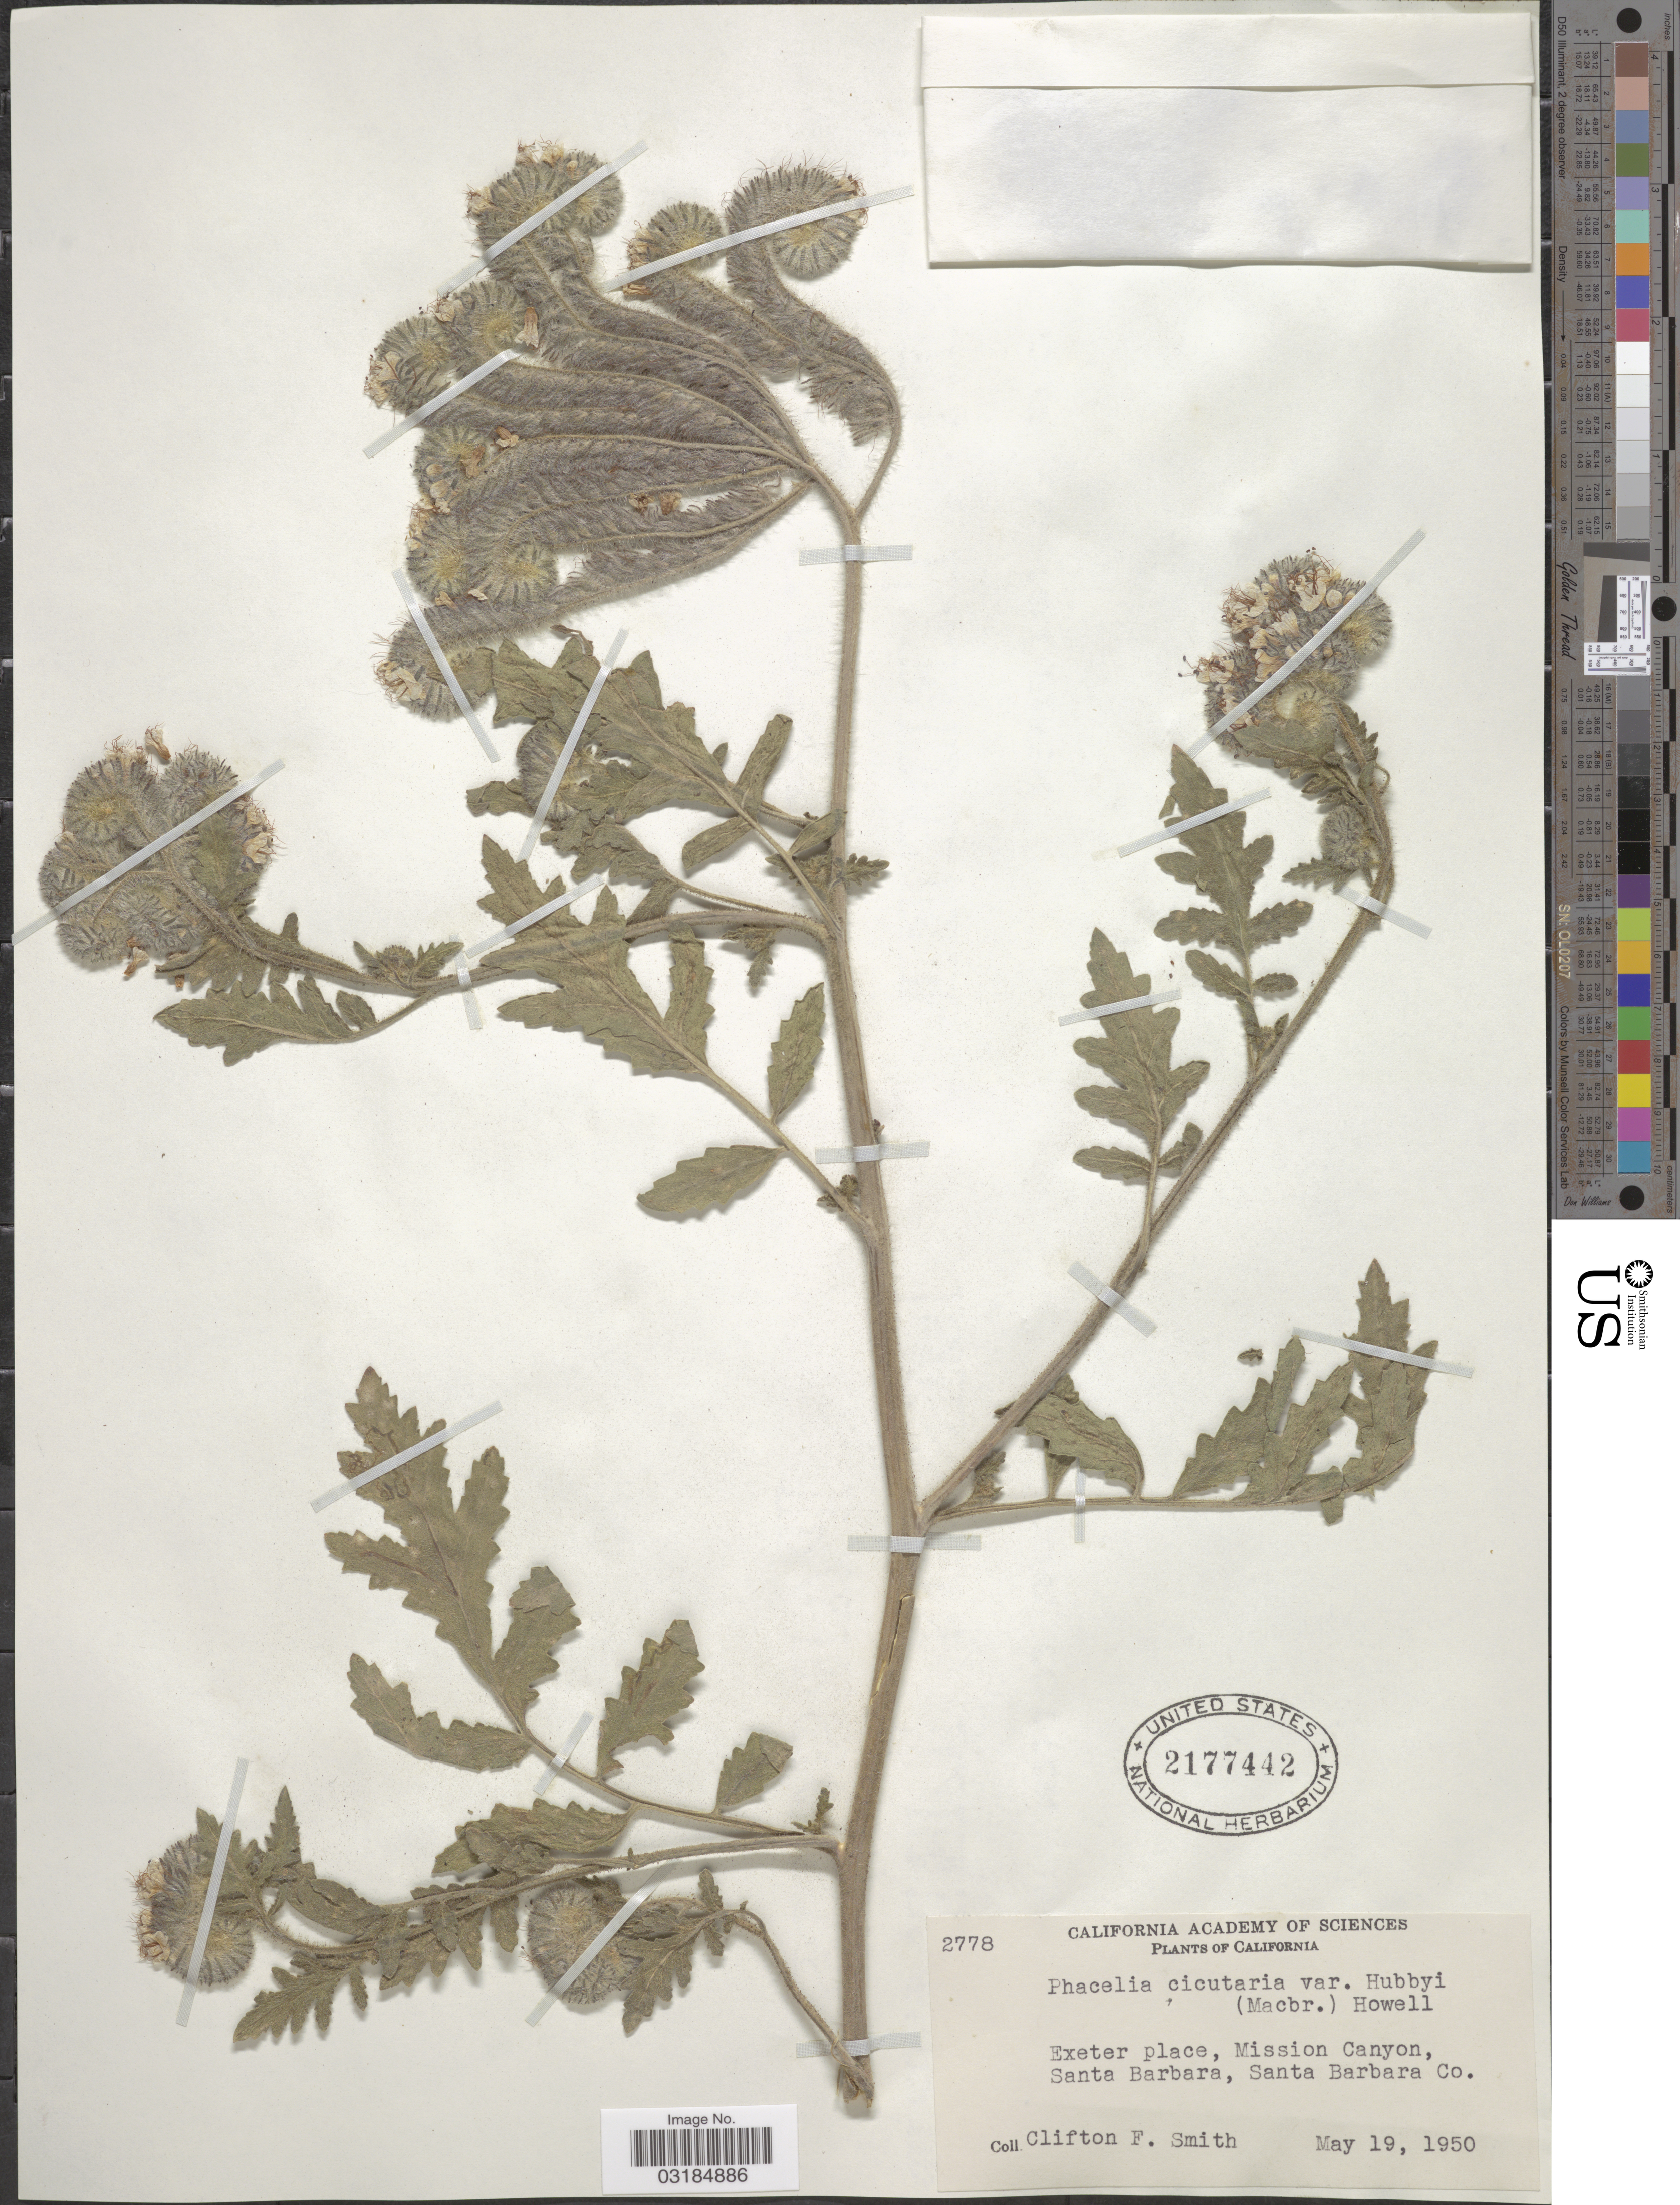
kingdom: Plantae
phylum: Tracheophyta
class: Magnoliopsida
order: Boraginales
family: Hydrophyllaceae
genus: Phacelia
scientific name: Phacelia cicutaria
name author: Greene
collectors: C. F. Smith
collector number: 2778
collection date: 1950-05-19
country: United States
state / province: California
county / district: Santa Barbara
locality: Exeter place, Mission Canyon, Santa Barbara, Santa Barbara Co.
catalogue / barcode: US 2177442